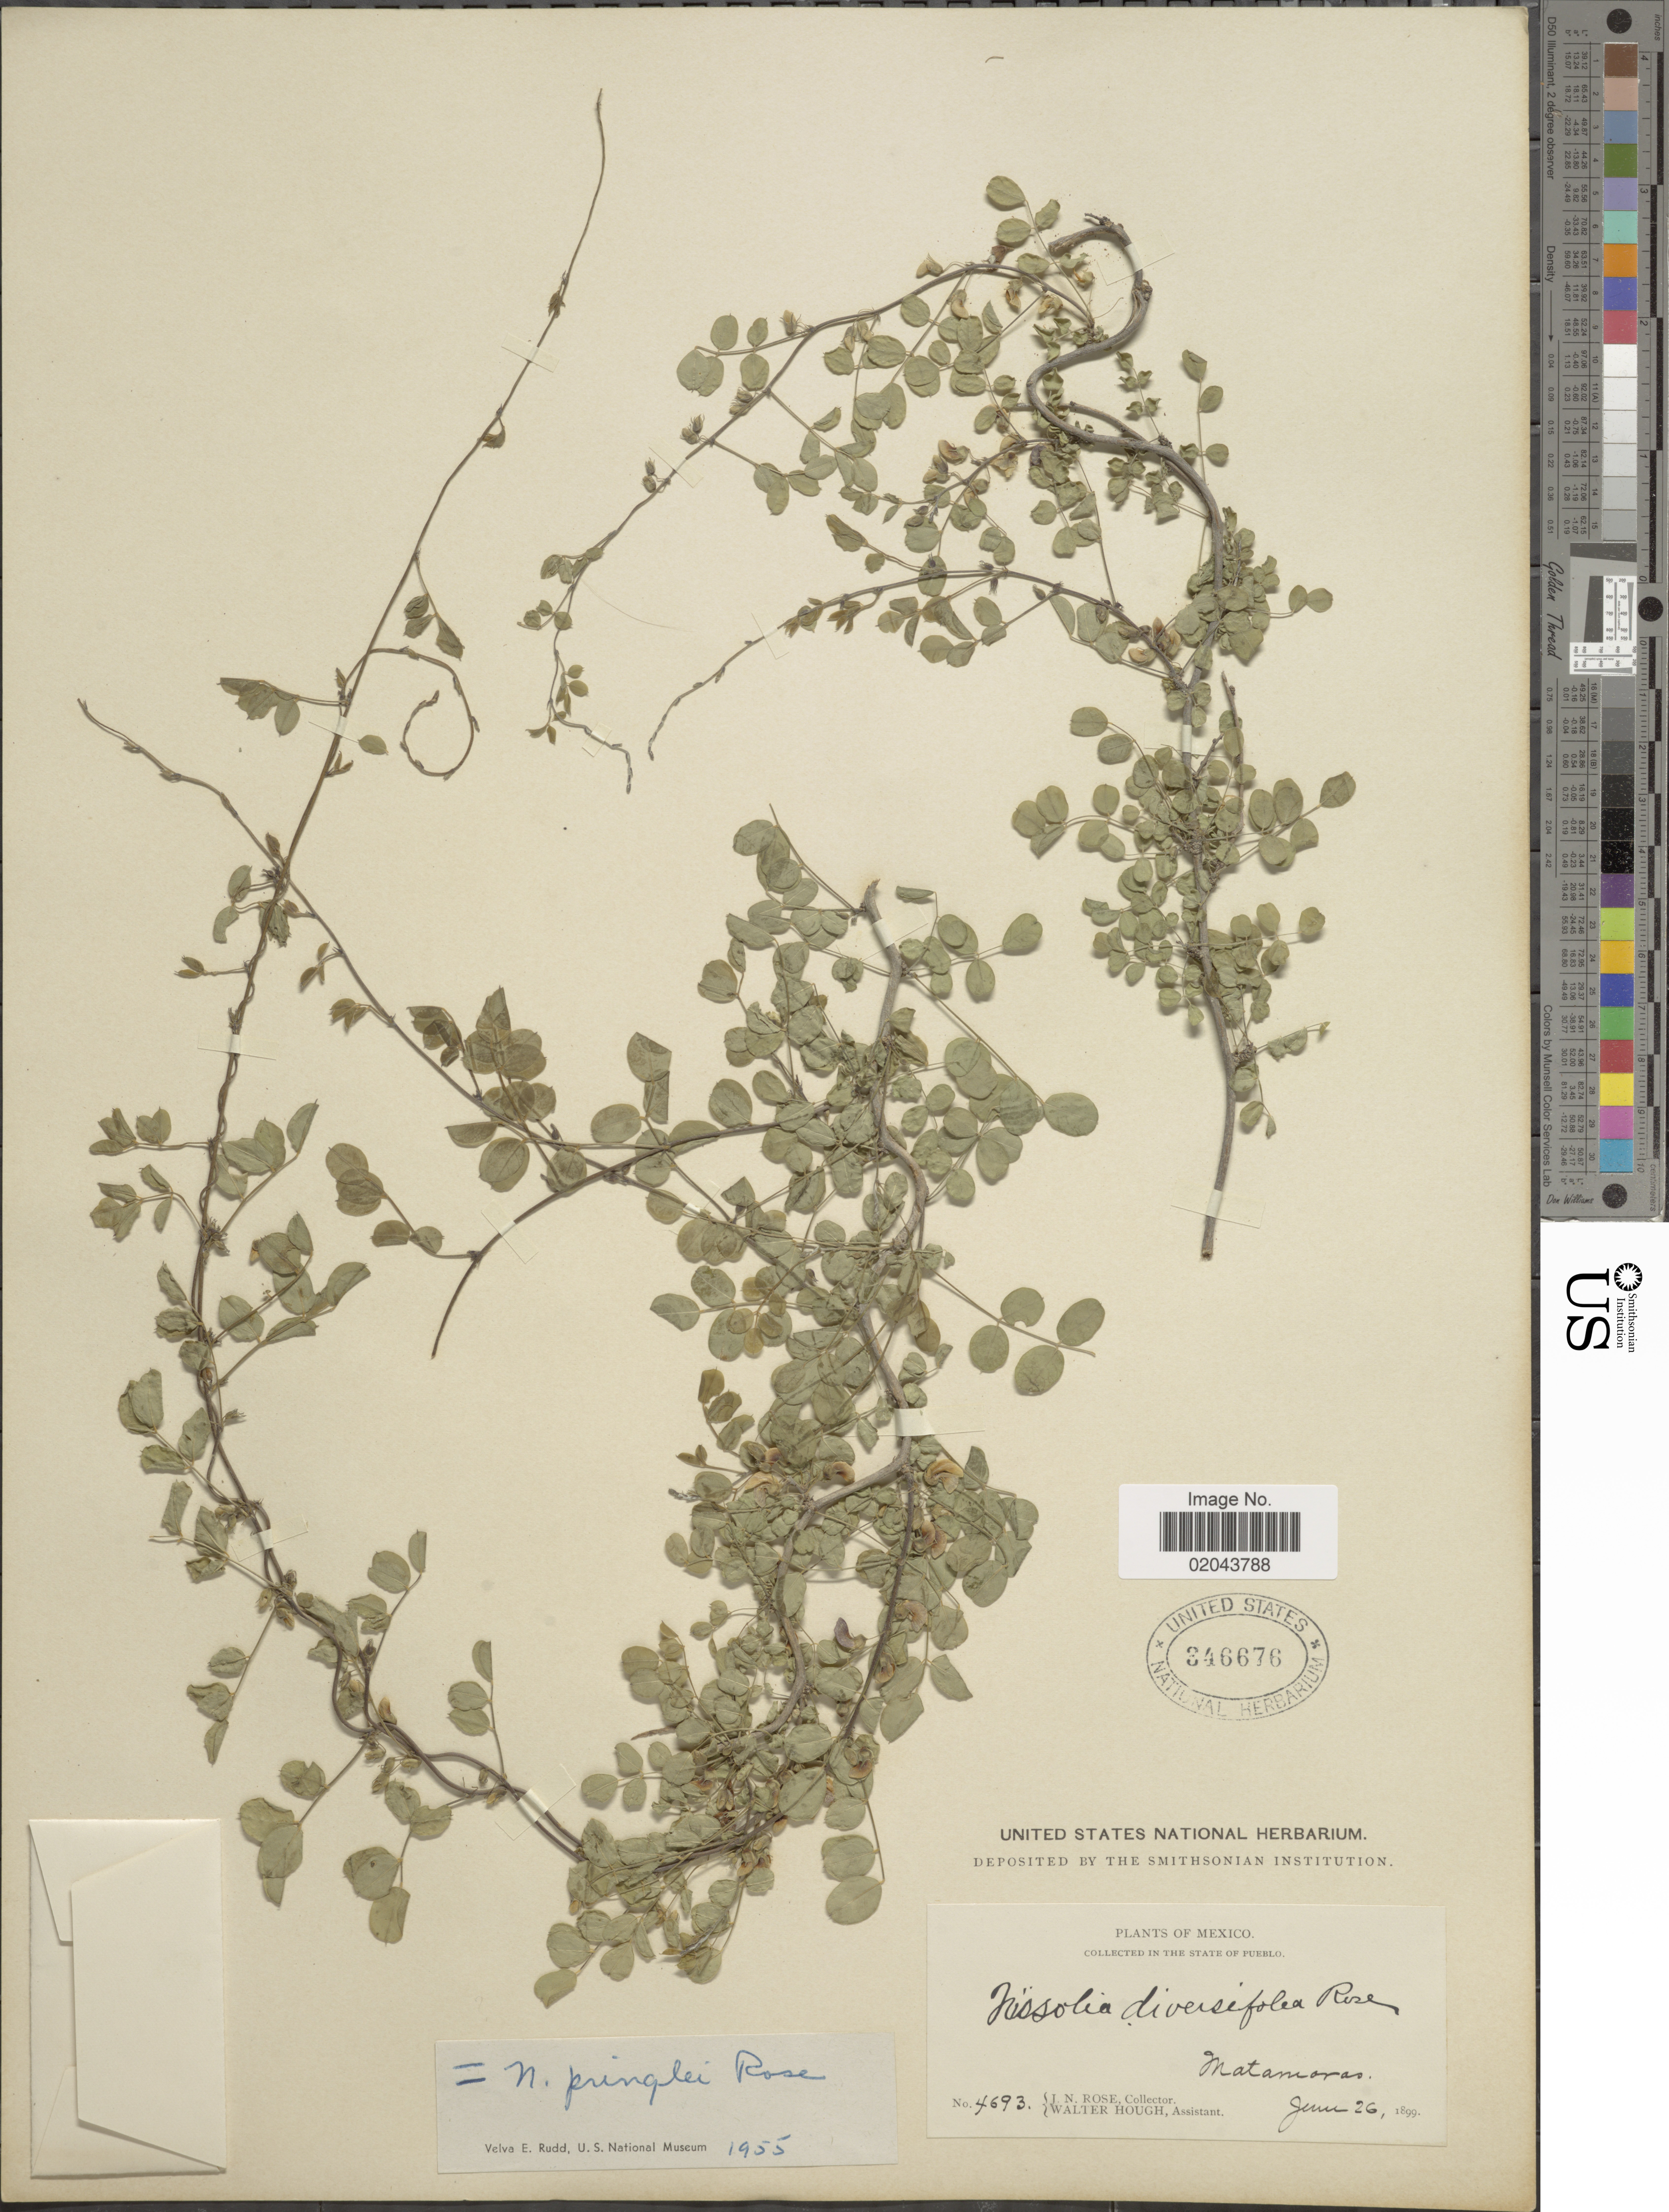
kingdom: Plantae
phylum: Tracheophyta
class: Magnoliopsida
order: Fabales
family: Fabaceae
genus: Nissolia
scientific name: Nissolia pringlei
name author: Rose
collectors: J. N. Rose & W. Hough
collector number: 4693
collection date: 1899-06-26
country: Mexico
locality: In the state of Pueblo, Matamoras.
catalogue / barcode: US 346676